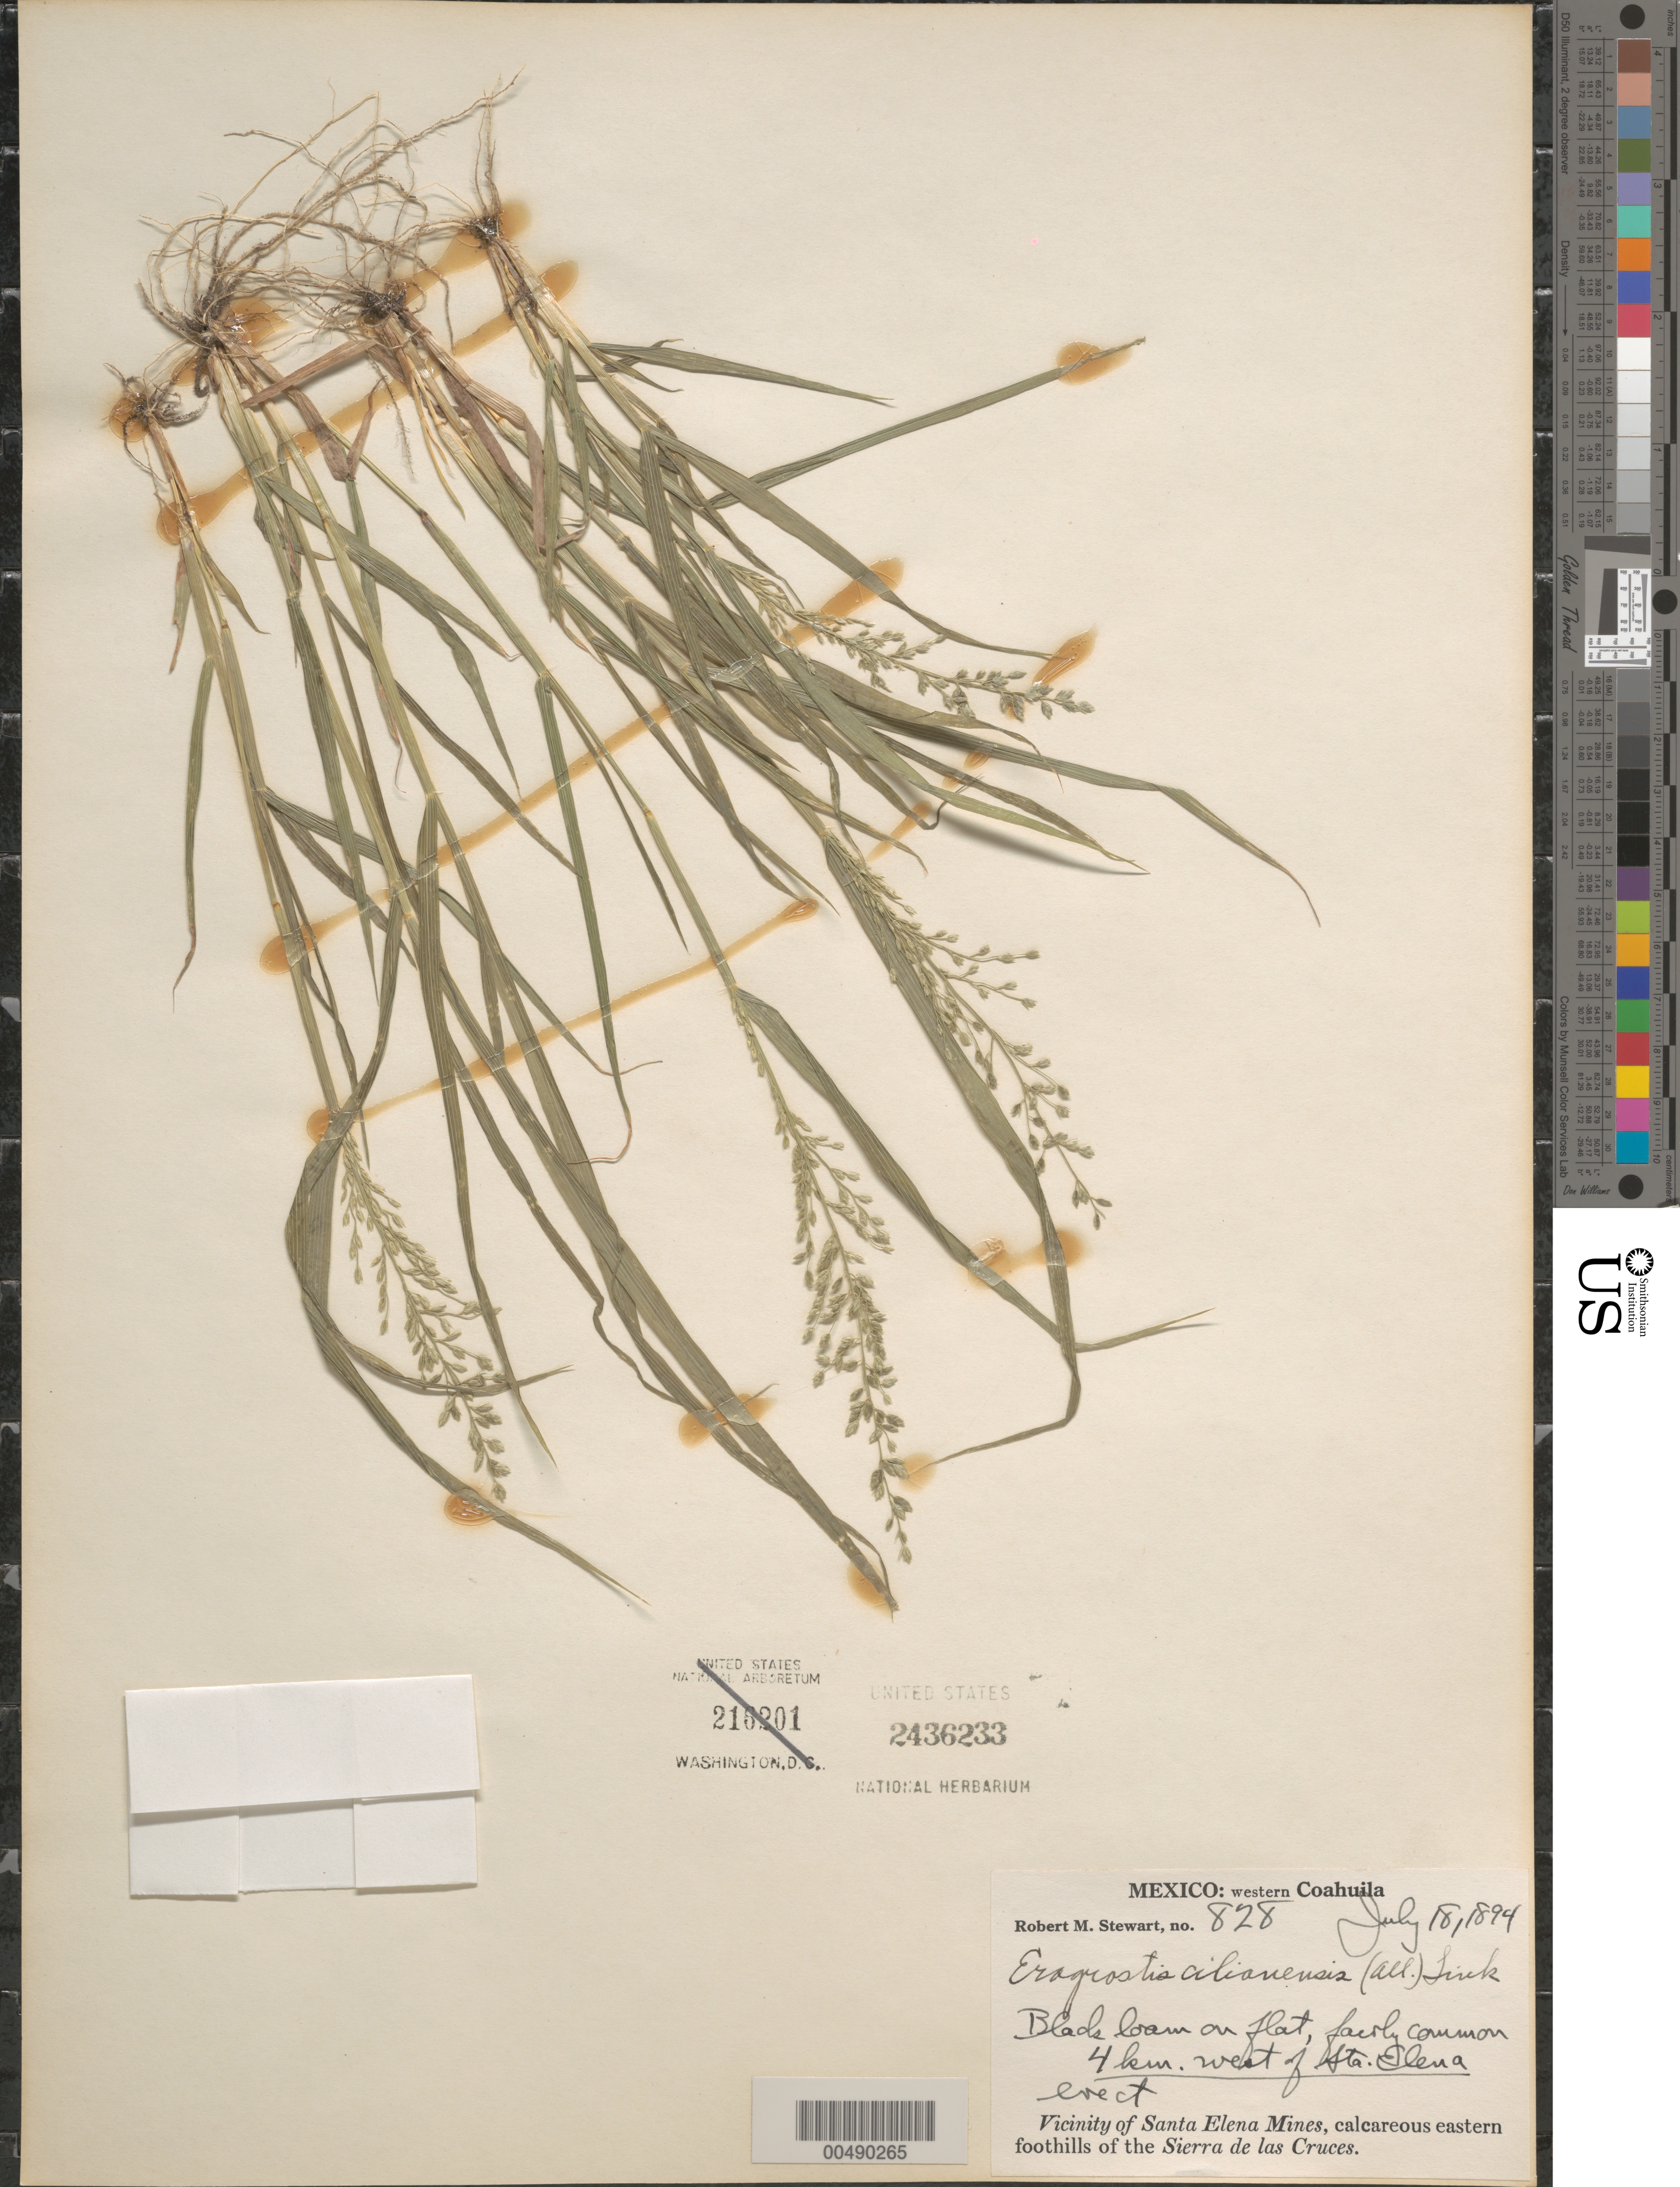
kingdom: Plantae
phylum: Tracheophyta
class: Liliopsida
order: Poales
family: Poaceae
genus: Eragrostis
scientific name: Eragrostis cilianensis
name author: (Bellardi) Vignolo ex Janch.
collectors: R. M. Stewart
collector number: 828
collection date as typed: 18 Jul 1894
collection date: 1894-07-18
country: Mexico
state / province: Coahuila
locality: W Coahuila, 4 km W of Sta. Elena, vicinity of Santa Elena Mines, E foothills of the Sierra de las Cruces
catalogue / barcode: US 2436233